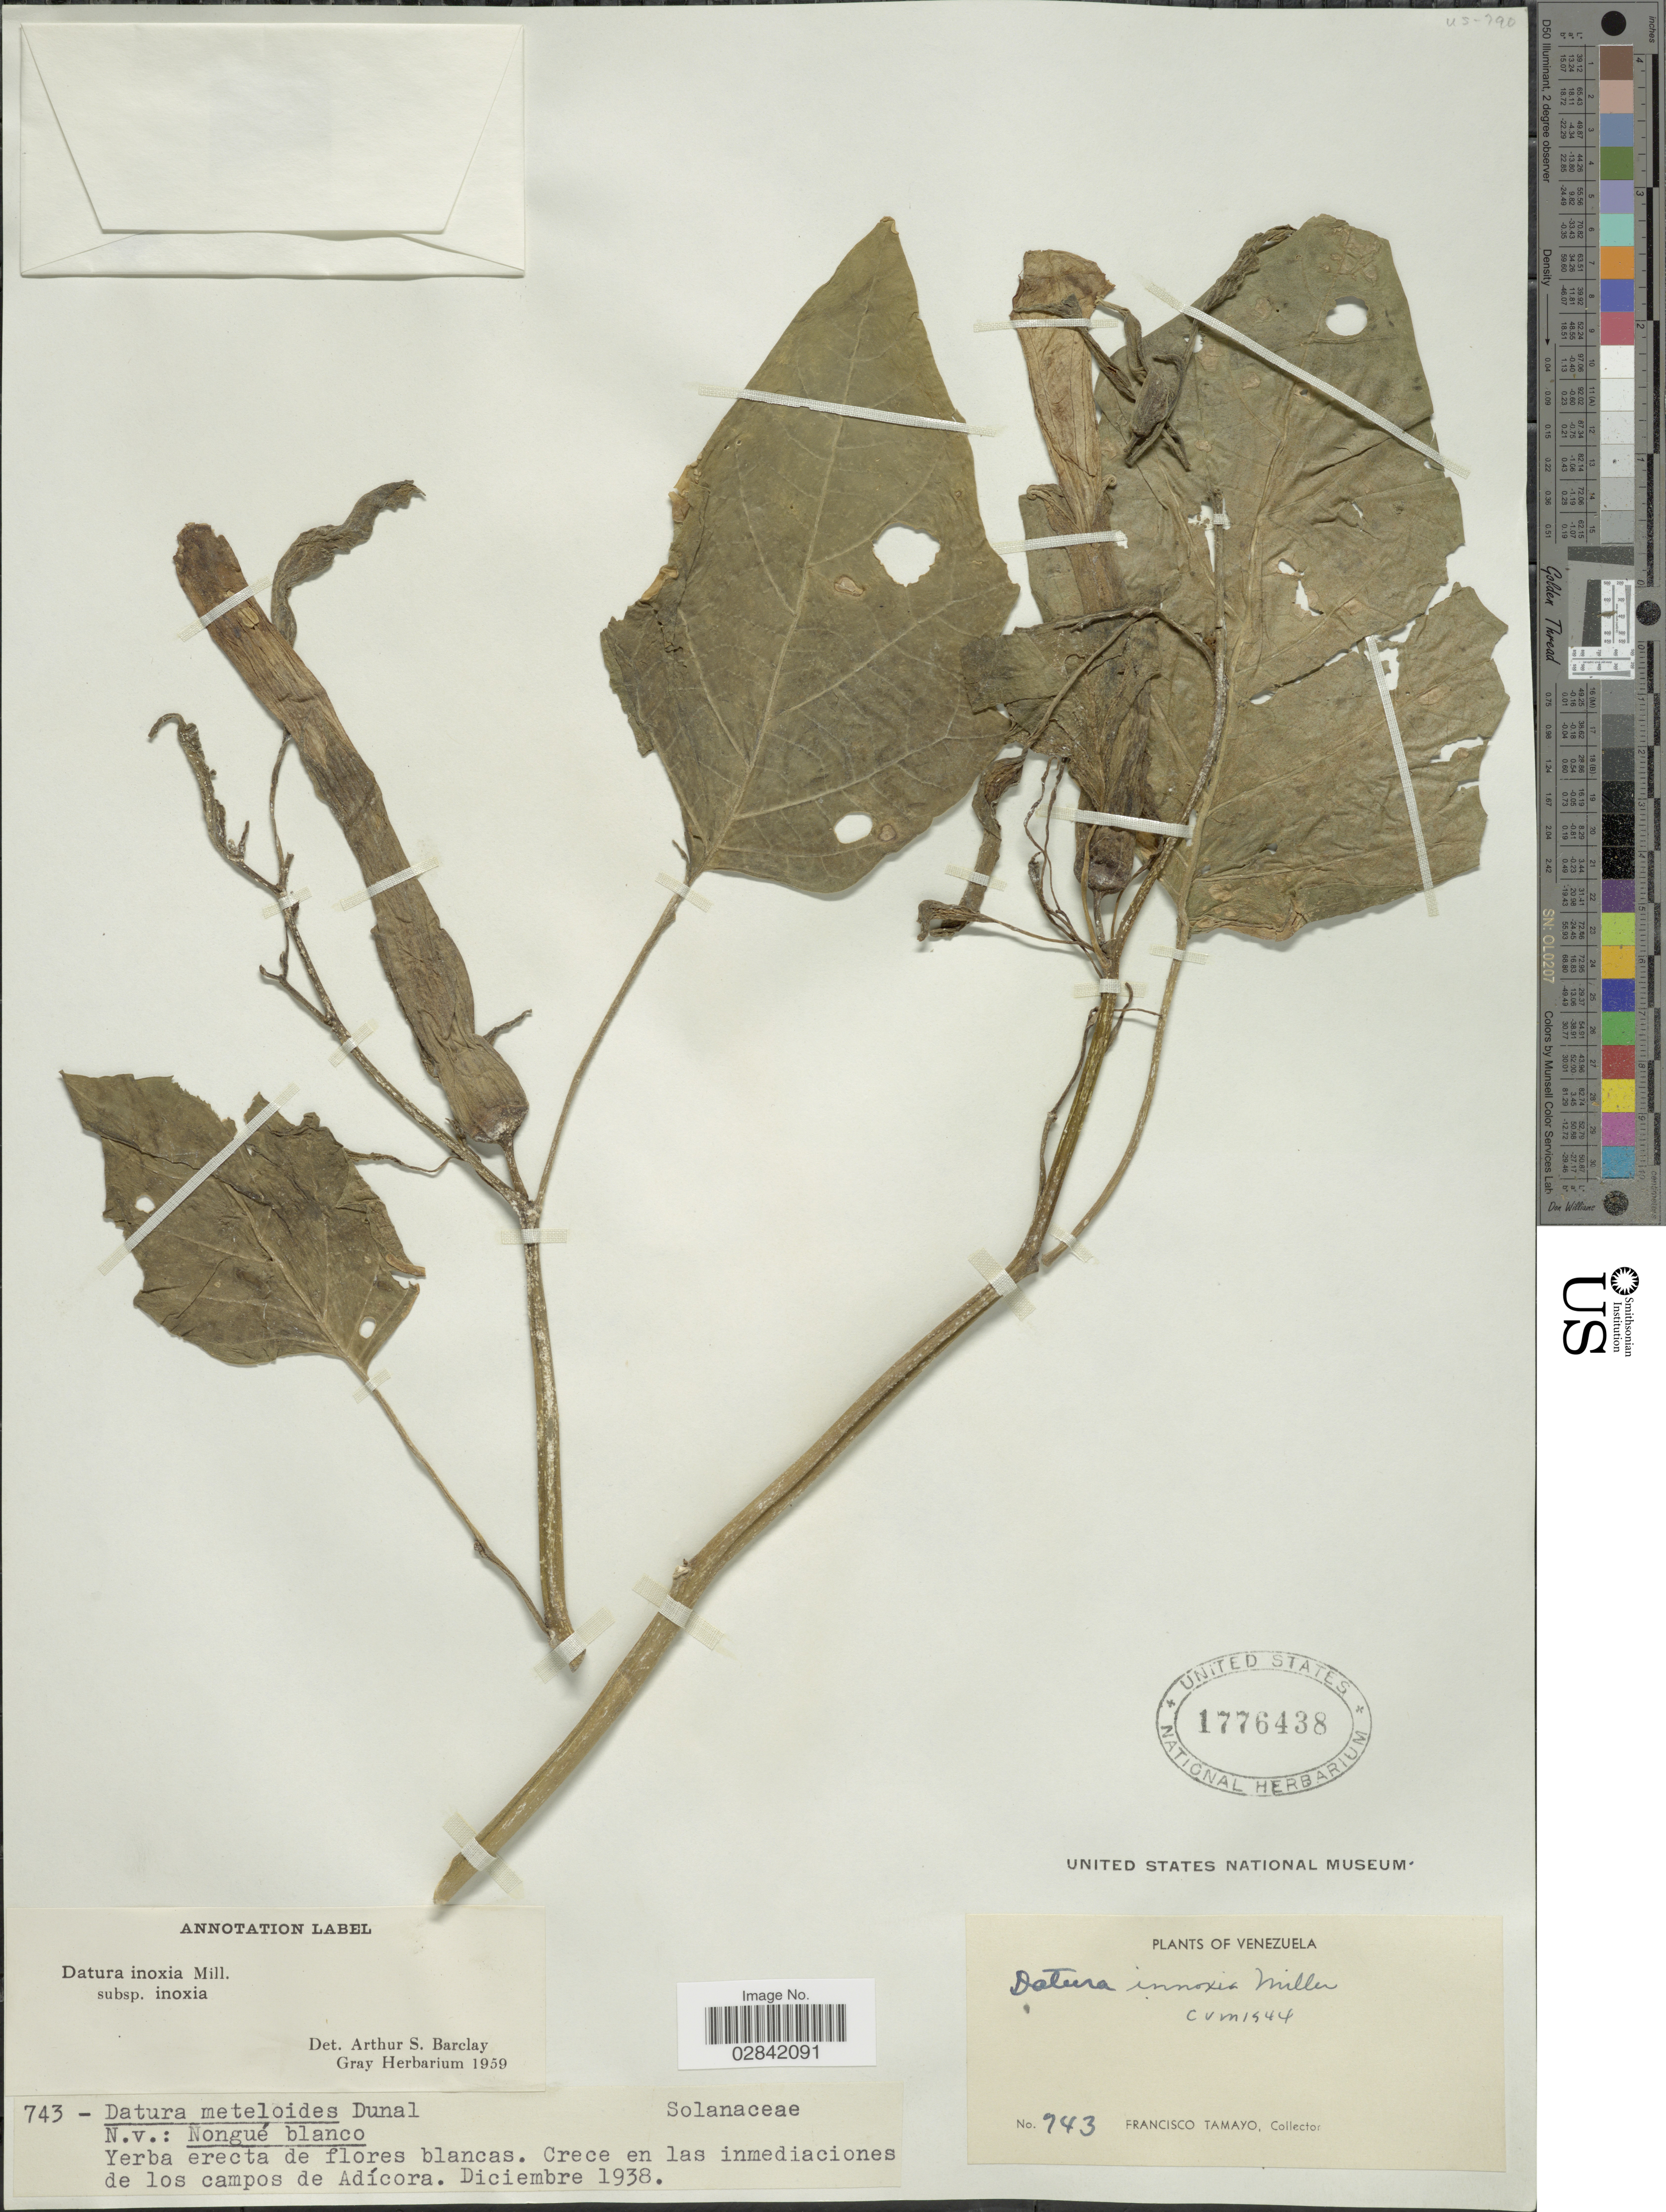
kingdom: Plantae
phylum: Tracheophyta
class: Magnoliopsida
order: Solanales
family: Solanaceae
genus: Datura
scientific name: Datura innoxia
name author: Mill.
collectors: F. Tamayo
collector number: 743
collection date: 1938-12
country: Venezuela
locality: Crece en las inmediaciones de los campos de Adícora.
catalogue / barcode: US 1776438